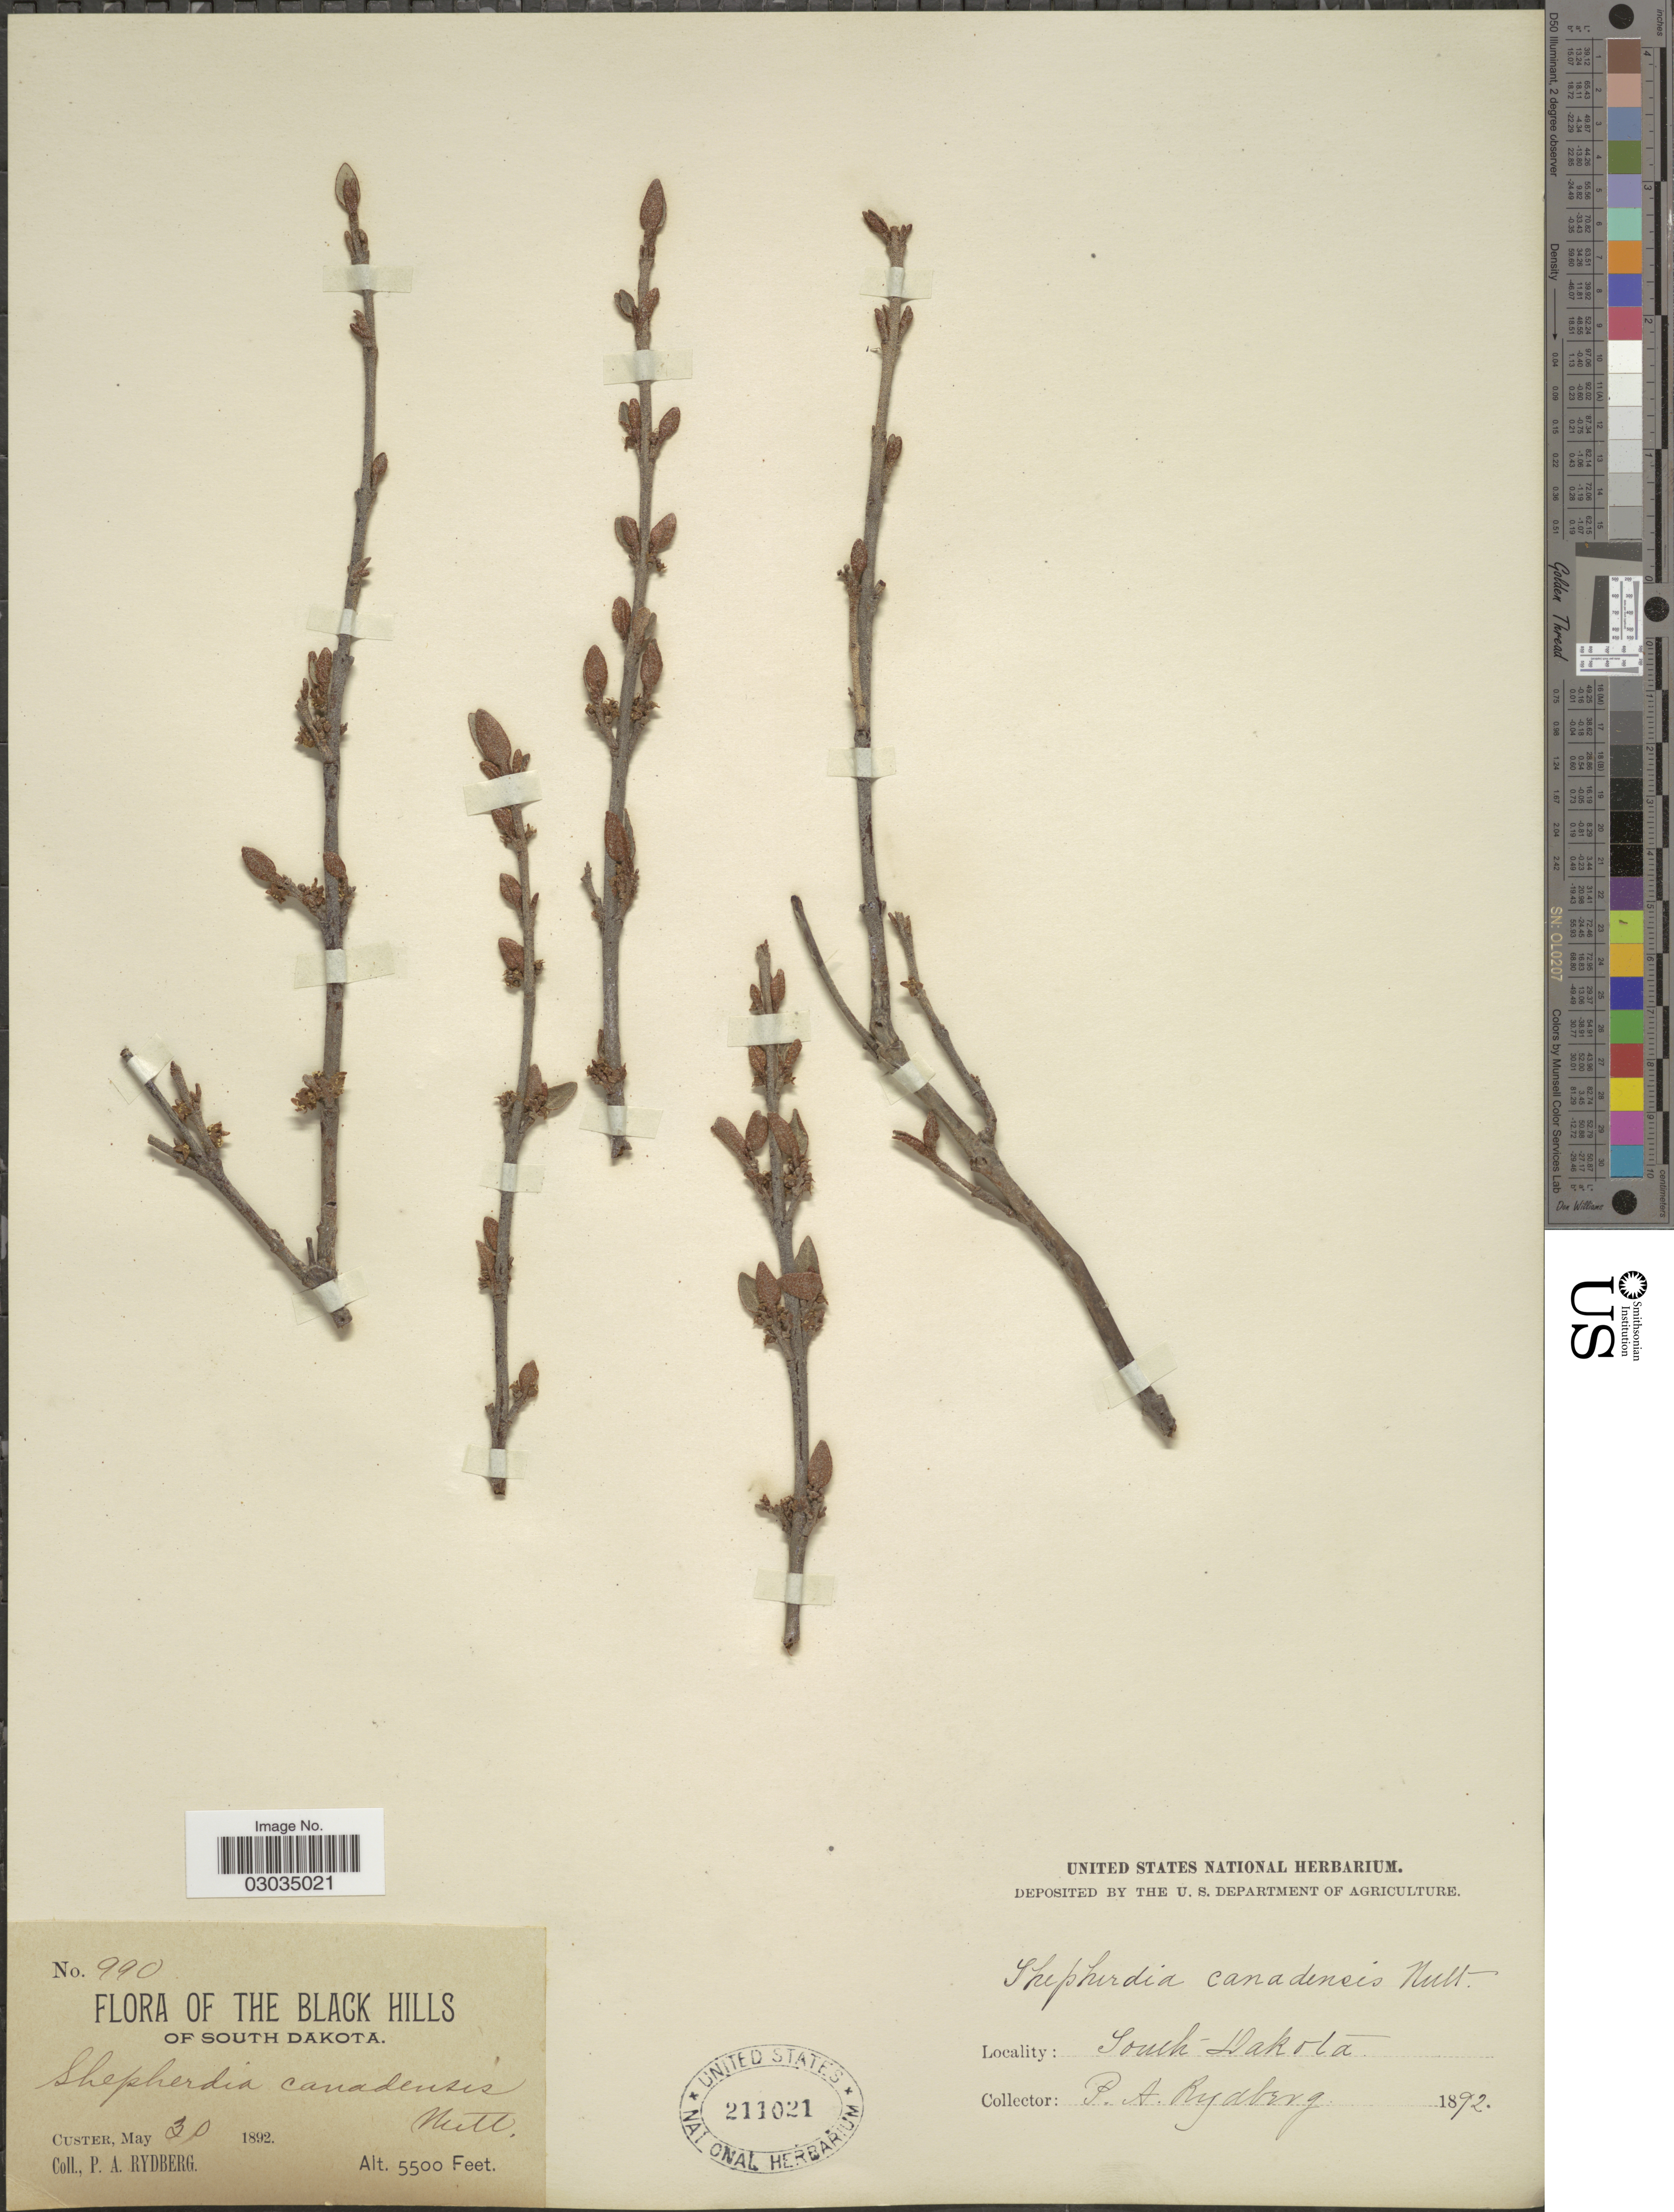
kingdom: Plantae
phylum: Tracheophyta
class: Magnoliopsida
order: Rosales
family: Elaeagnaceae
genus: Shepherdia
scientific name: Shepherdia canadensis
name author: (L.) Nutt.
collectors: P. A. Rydberg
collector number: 990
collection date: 1892-05-30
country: United States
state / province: South Dakota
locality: The Black Hills of South Dakota, Custer.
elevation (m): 1676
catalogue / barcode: US 211021